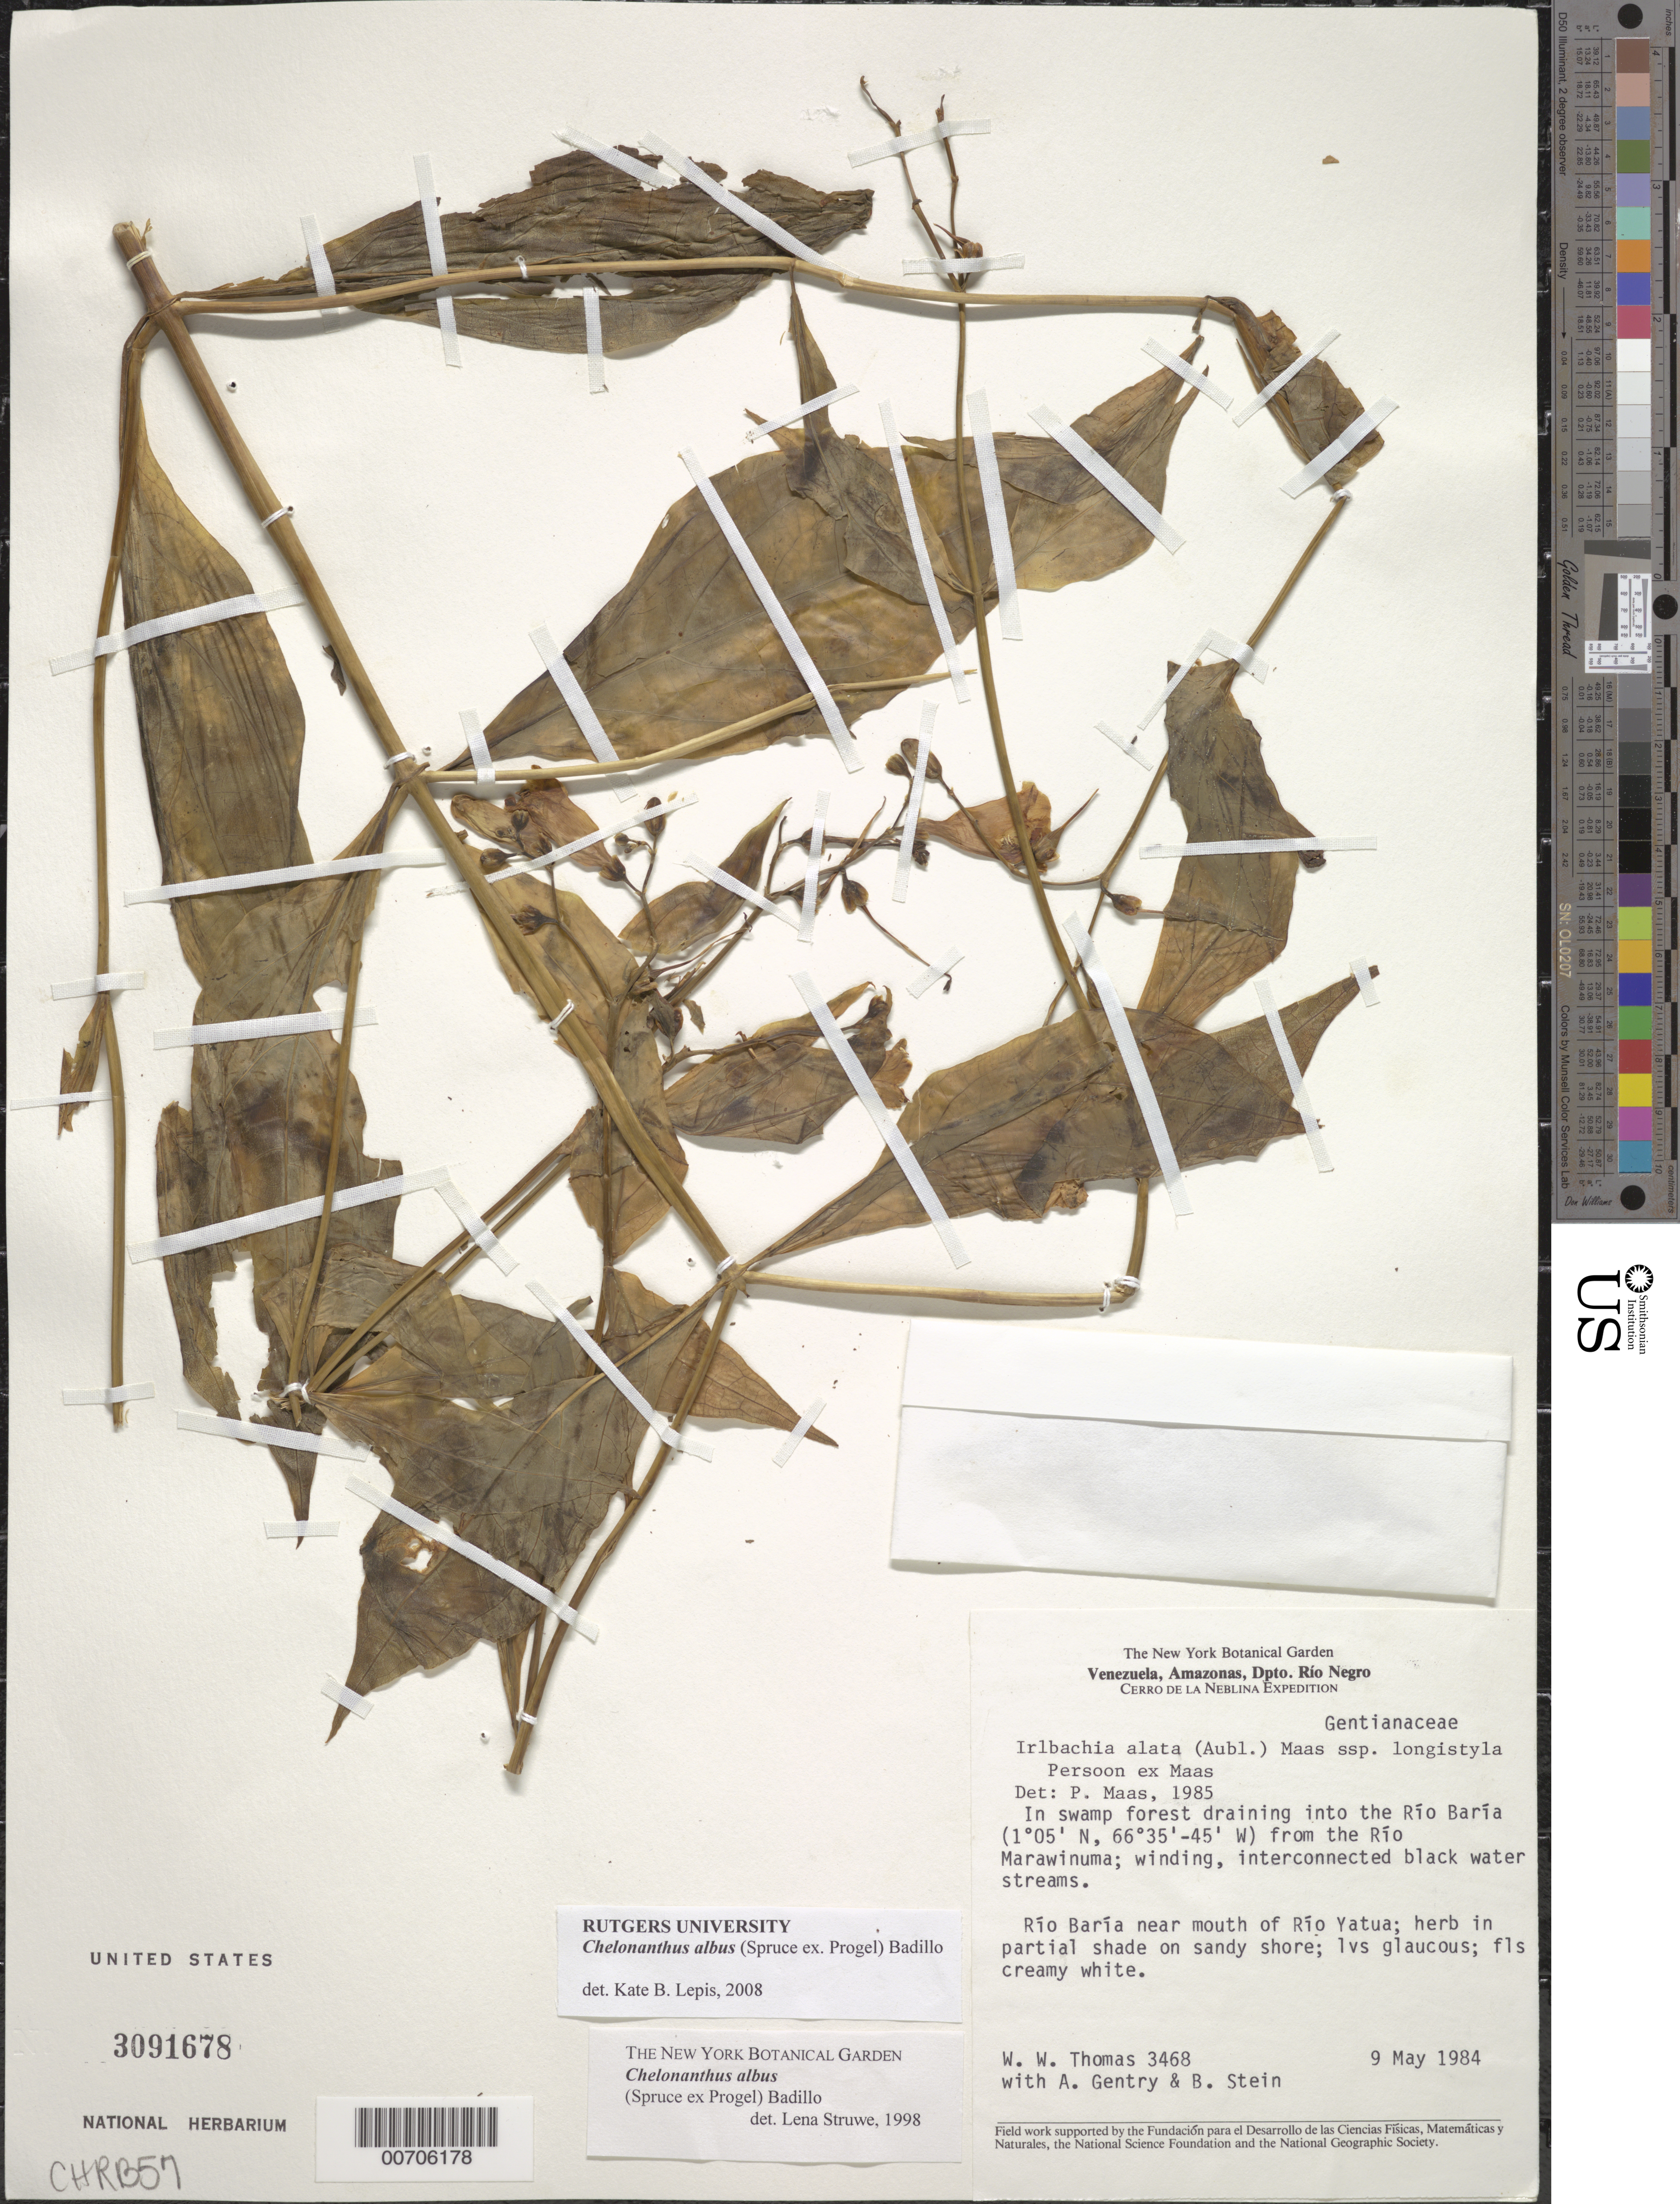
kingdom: Plantae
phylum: Tracheophyta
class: Magnoliopsida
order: Gentianales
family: Gentianaceae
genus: Chelonanthus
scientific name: Chelonanthus albus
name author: (Spruce ex Progel) V.M. Badillo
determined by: Lepis, Kate B.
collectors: W. W. Thomas, A. H. Gentry & B. A. Stein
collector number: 3468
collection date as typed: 9-May-84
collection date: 1984-05-09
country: Venezuela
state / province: Amazonas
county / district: Río Negro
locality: Cerro de La Neblina, Río Baría, near mouth of Río Yatua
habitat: Swamp forest; in partial shade on sandy shore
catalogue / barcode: US 3091678